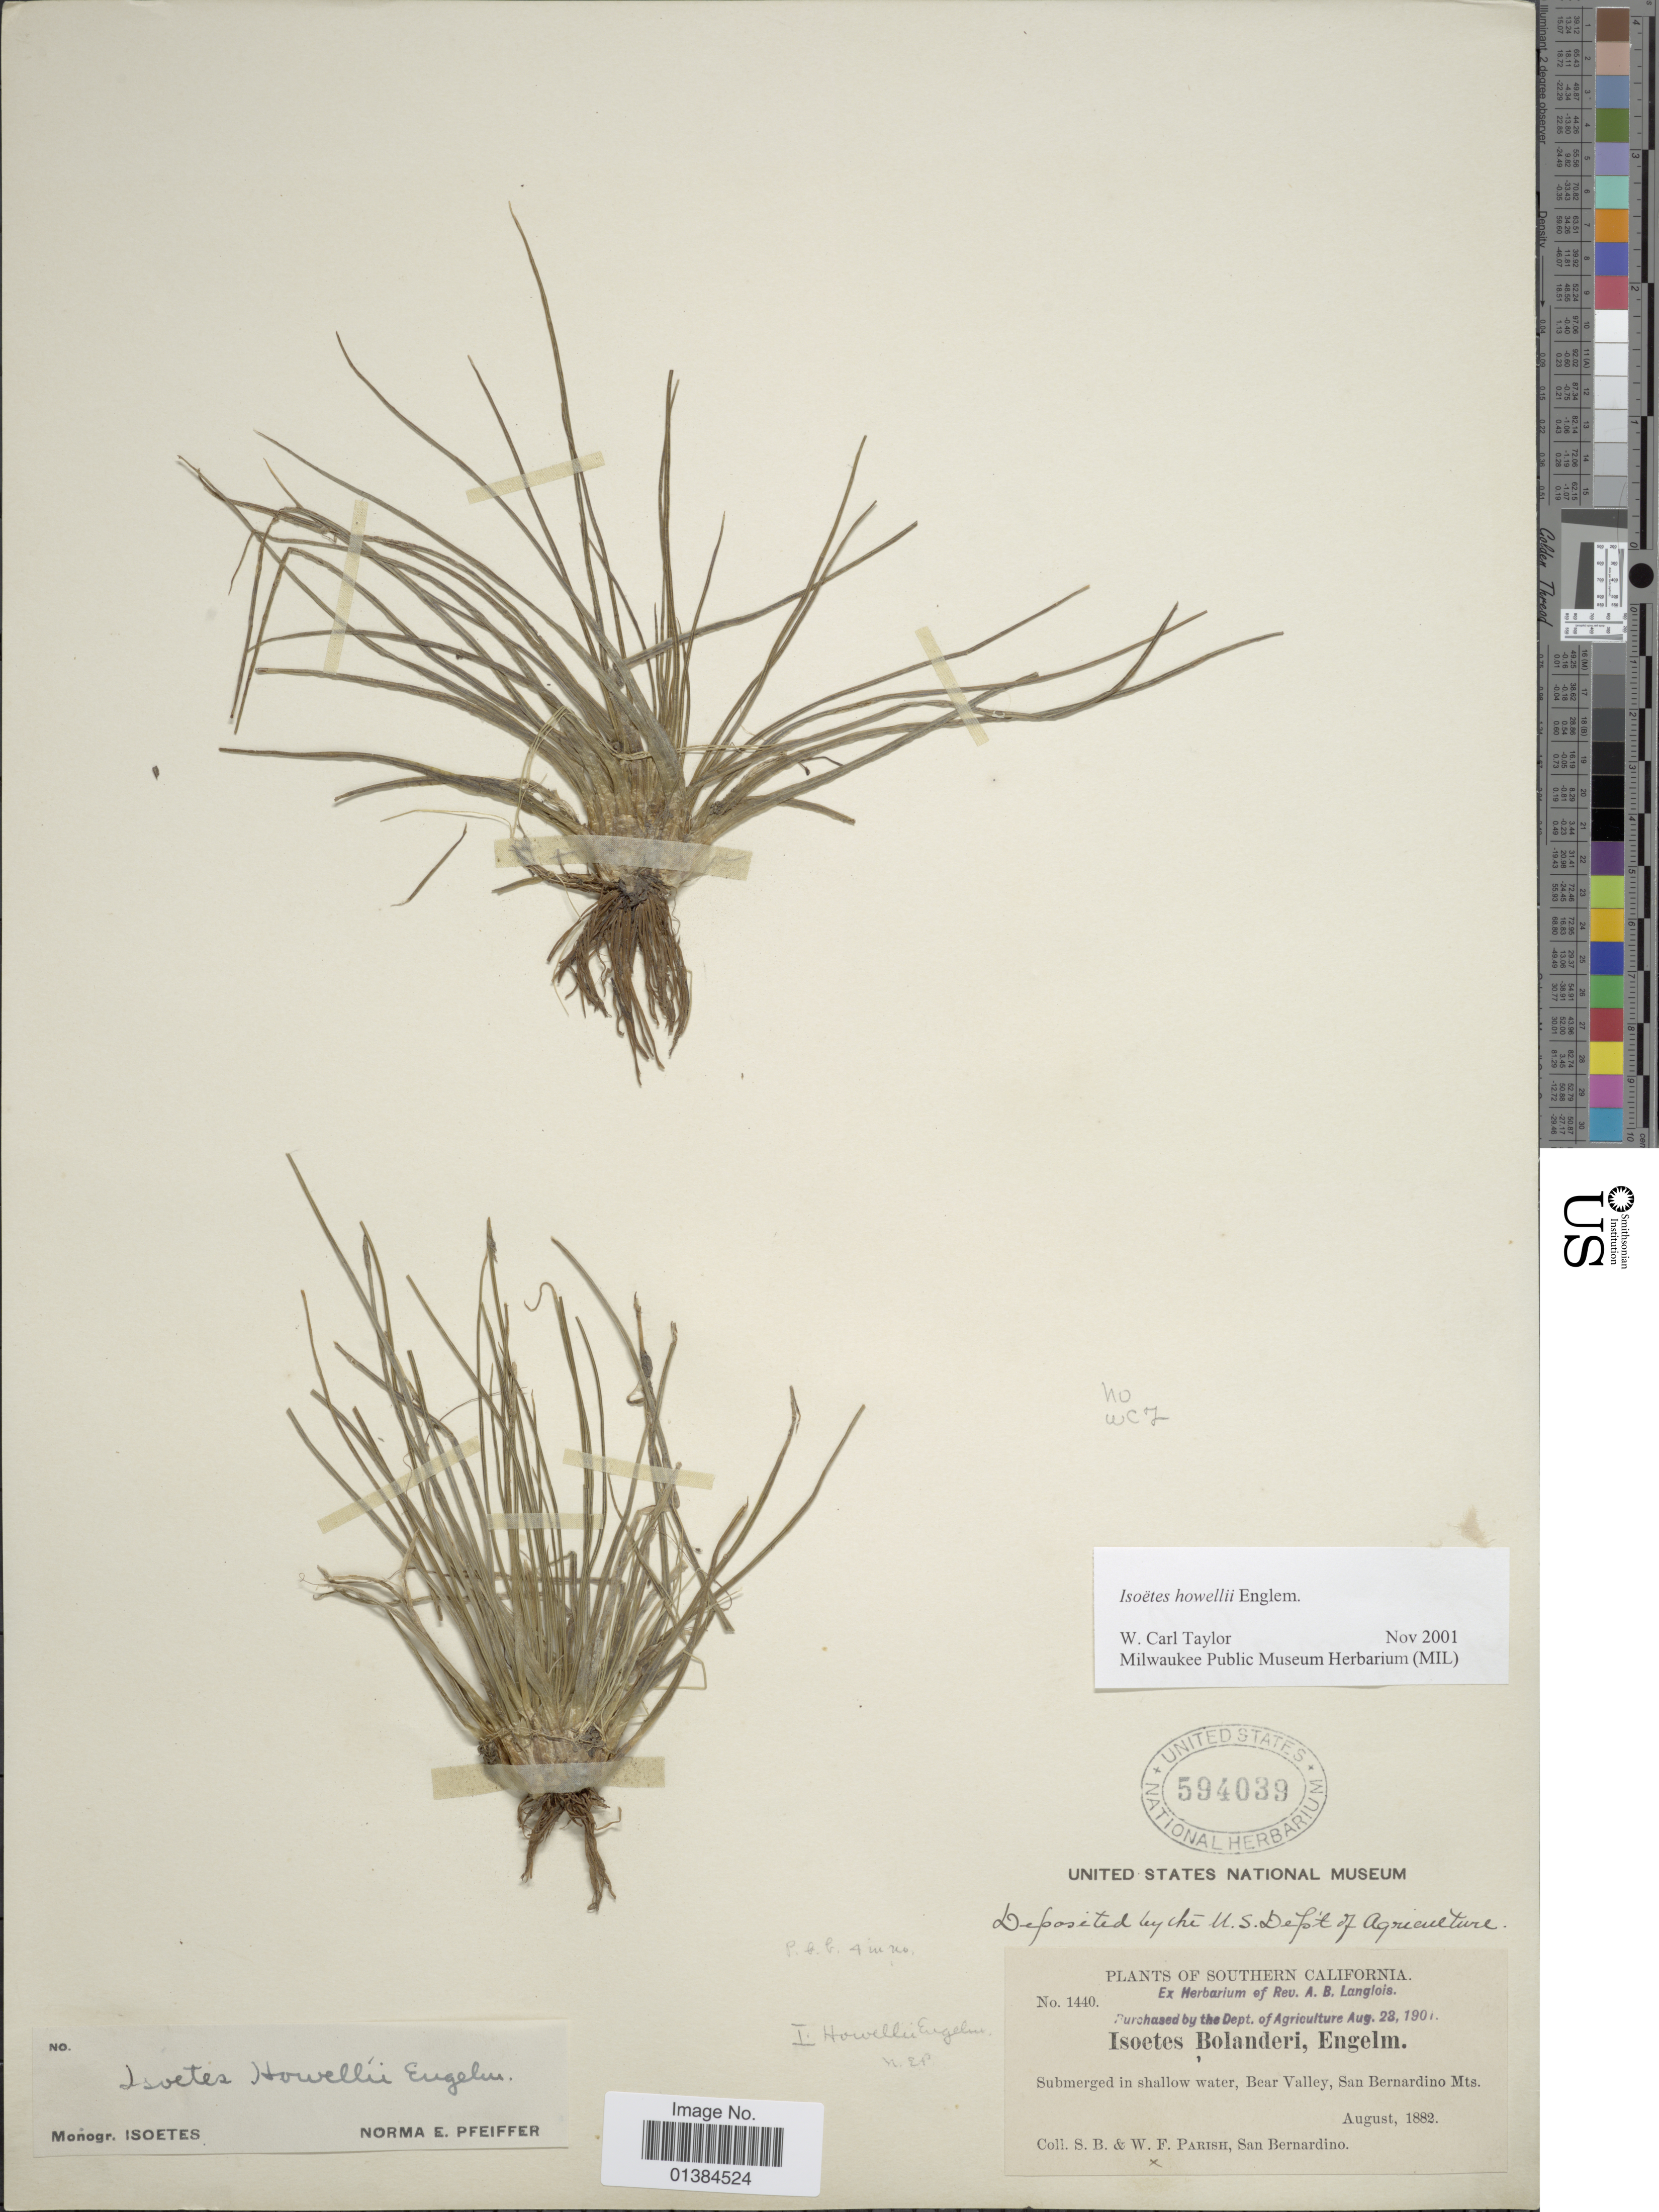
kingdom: Plantae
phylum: Tracheophyta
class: Lycopodiopsida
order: Isoetales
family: Isoetaceae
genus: Isoetes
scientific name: Isoetes howellii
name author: Engelm.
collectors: S. B. Parish & W. F. Parish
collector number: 1440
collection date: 1882-08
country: United States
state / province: California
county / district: San Bernardino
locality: Southern California. Submerged in shallow water, Bear Valley, San Bernardino Mts.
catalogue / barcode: US 594039